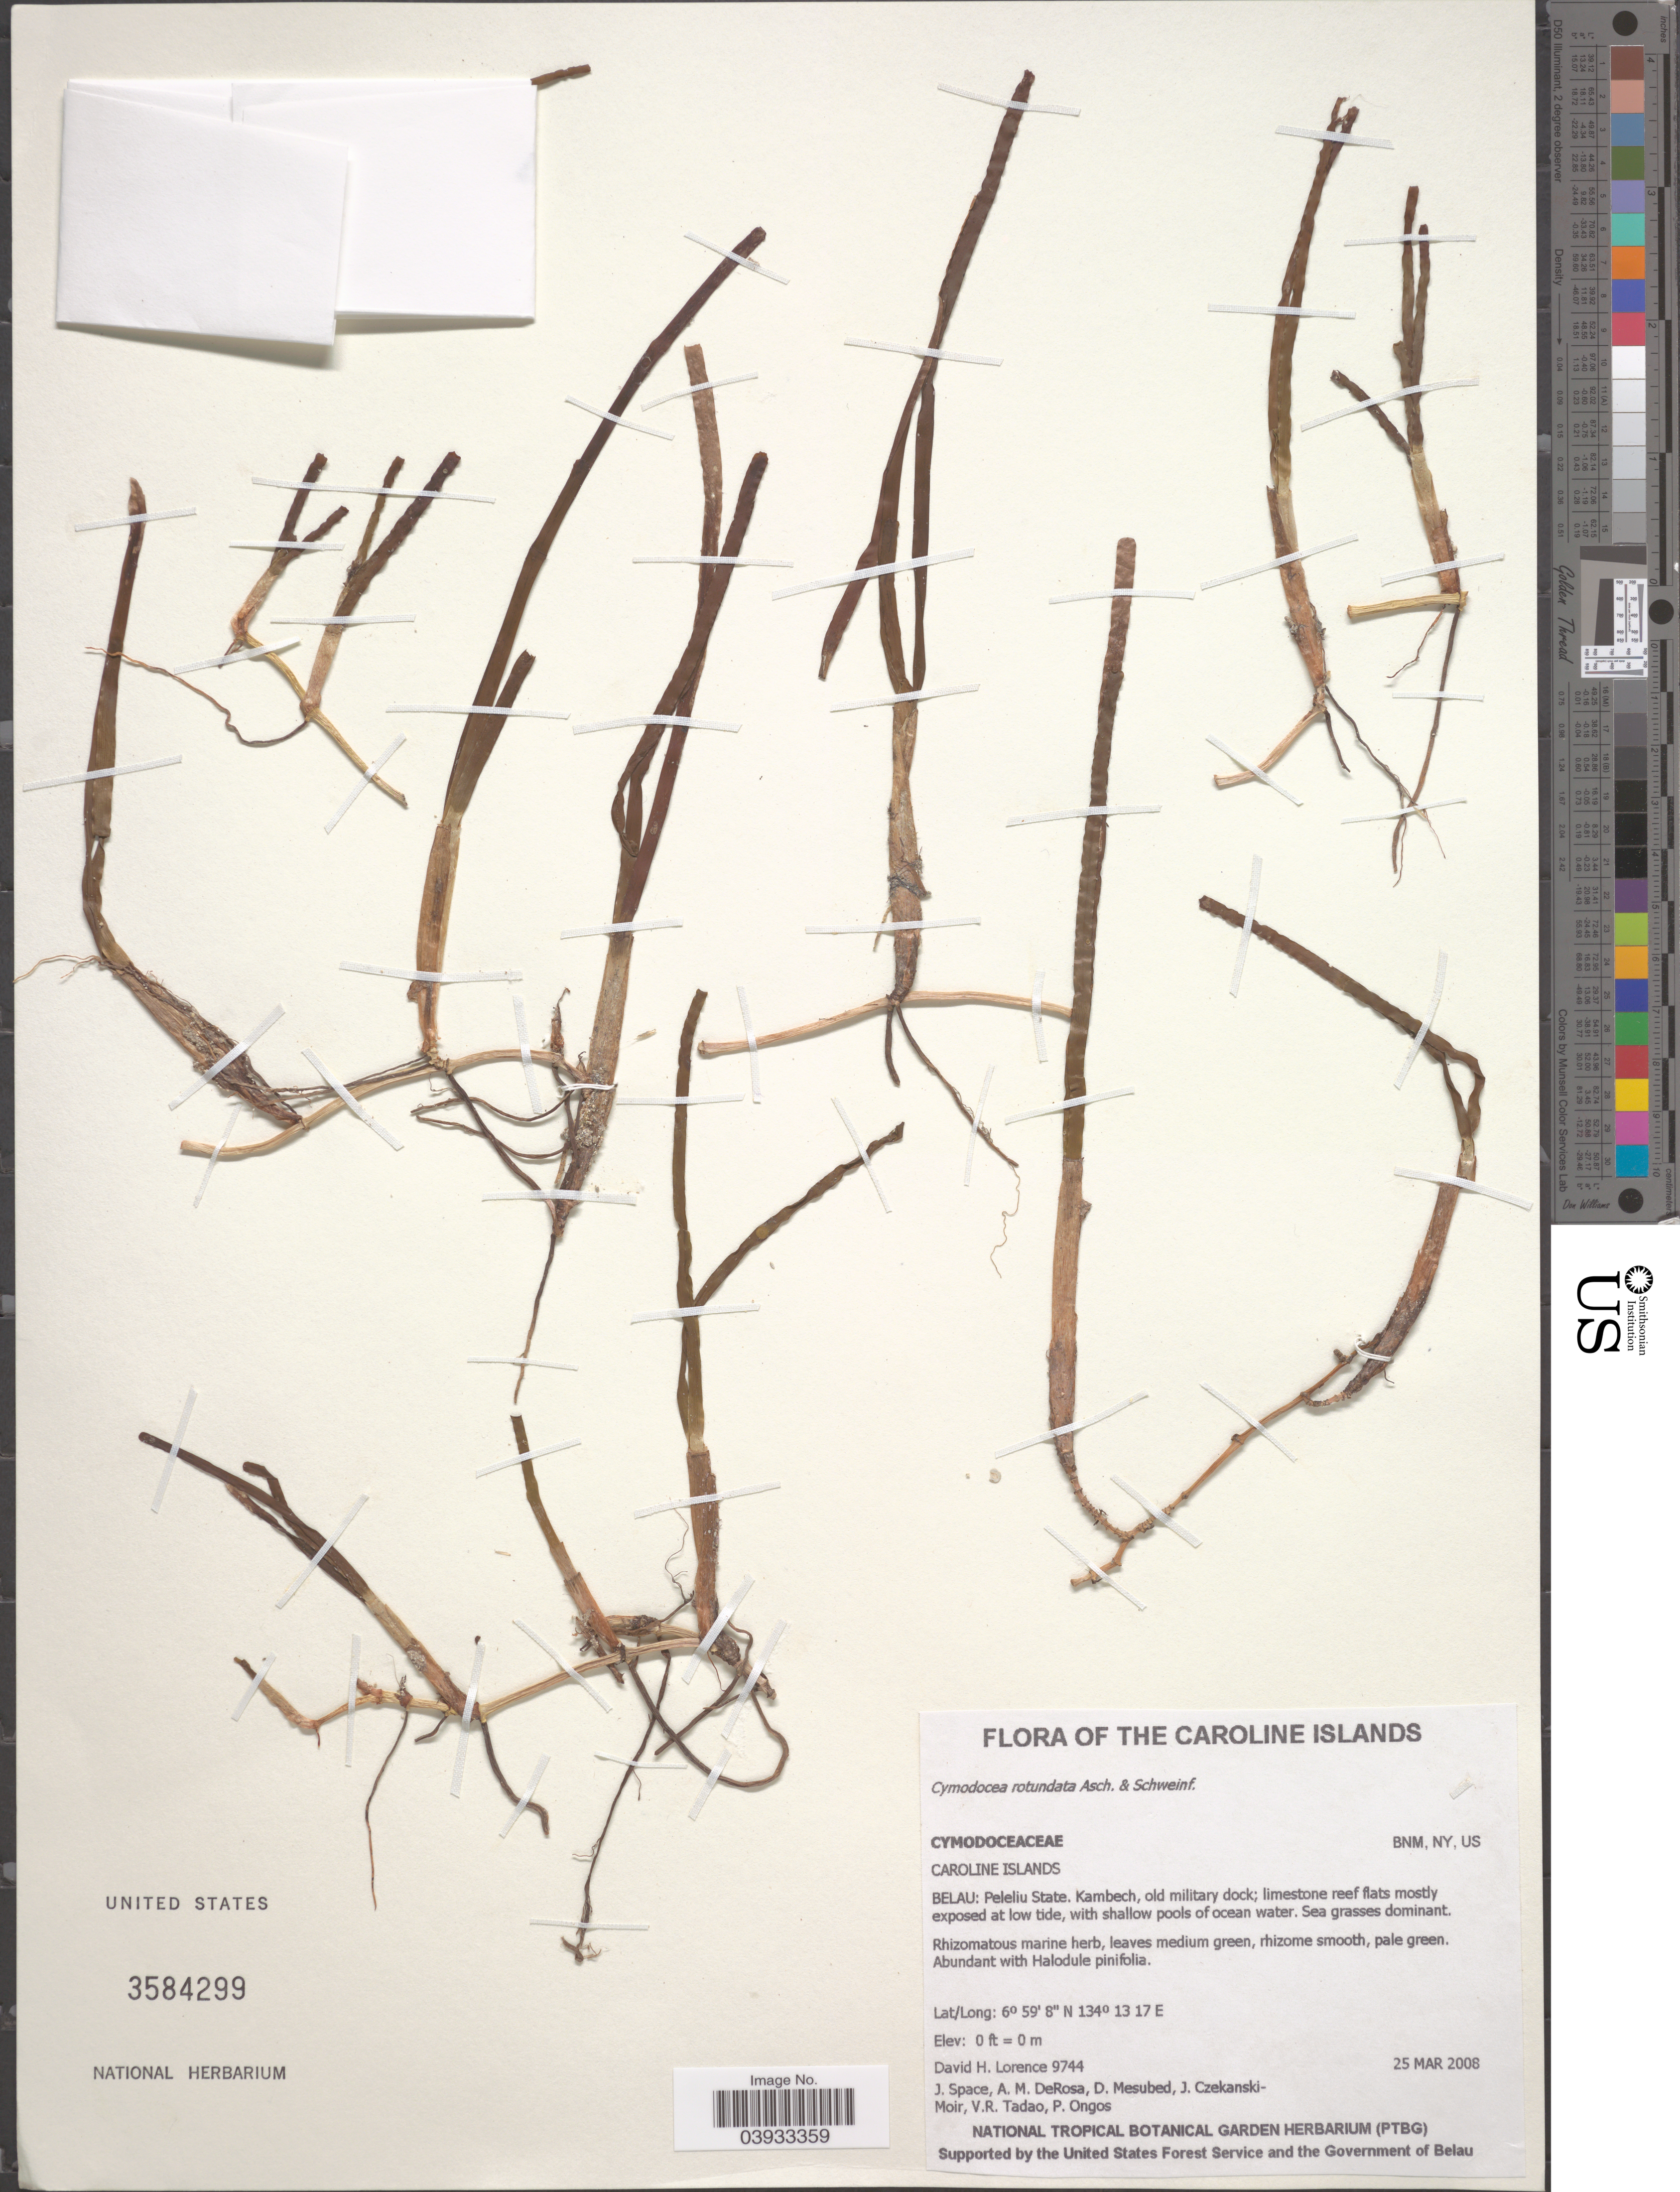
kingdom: Plantae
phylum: Tracheophyta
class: Liliopsida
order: Alismatales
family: Cymodoceaceae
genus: Cymodocea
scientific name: Cymodocea rotundata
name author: Asch. & Schweinf.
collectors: D. Lorence, J. Space, A. DeRosa, D. Mesubed & et al.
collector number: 9744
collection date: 2008-03-25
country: Palau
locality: The Caroline Islands. Peleliu State. Kambech, old military dock.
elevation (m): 0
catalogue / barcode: US 3584299